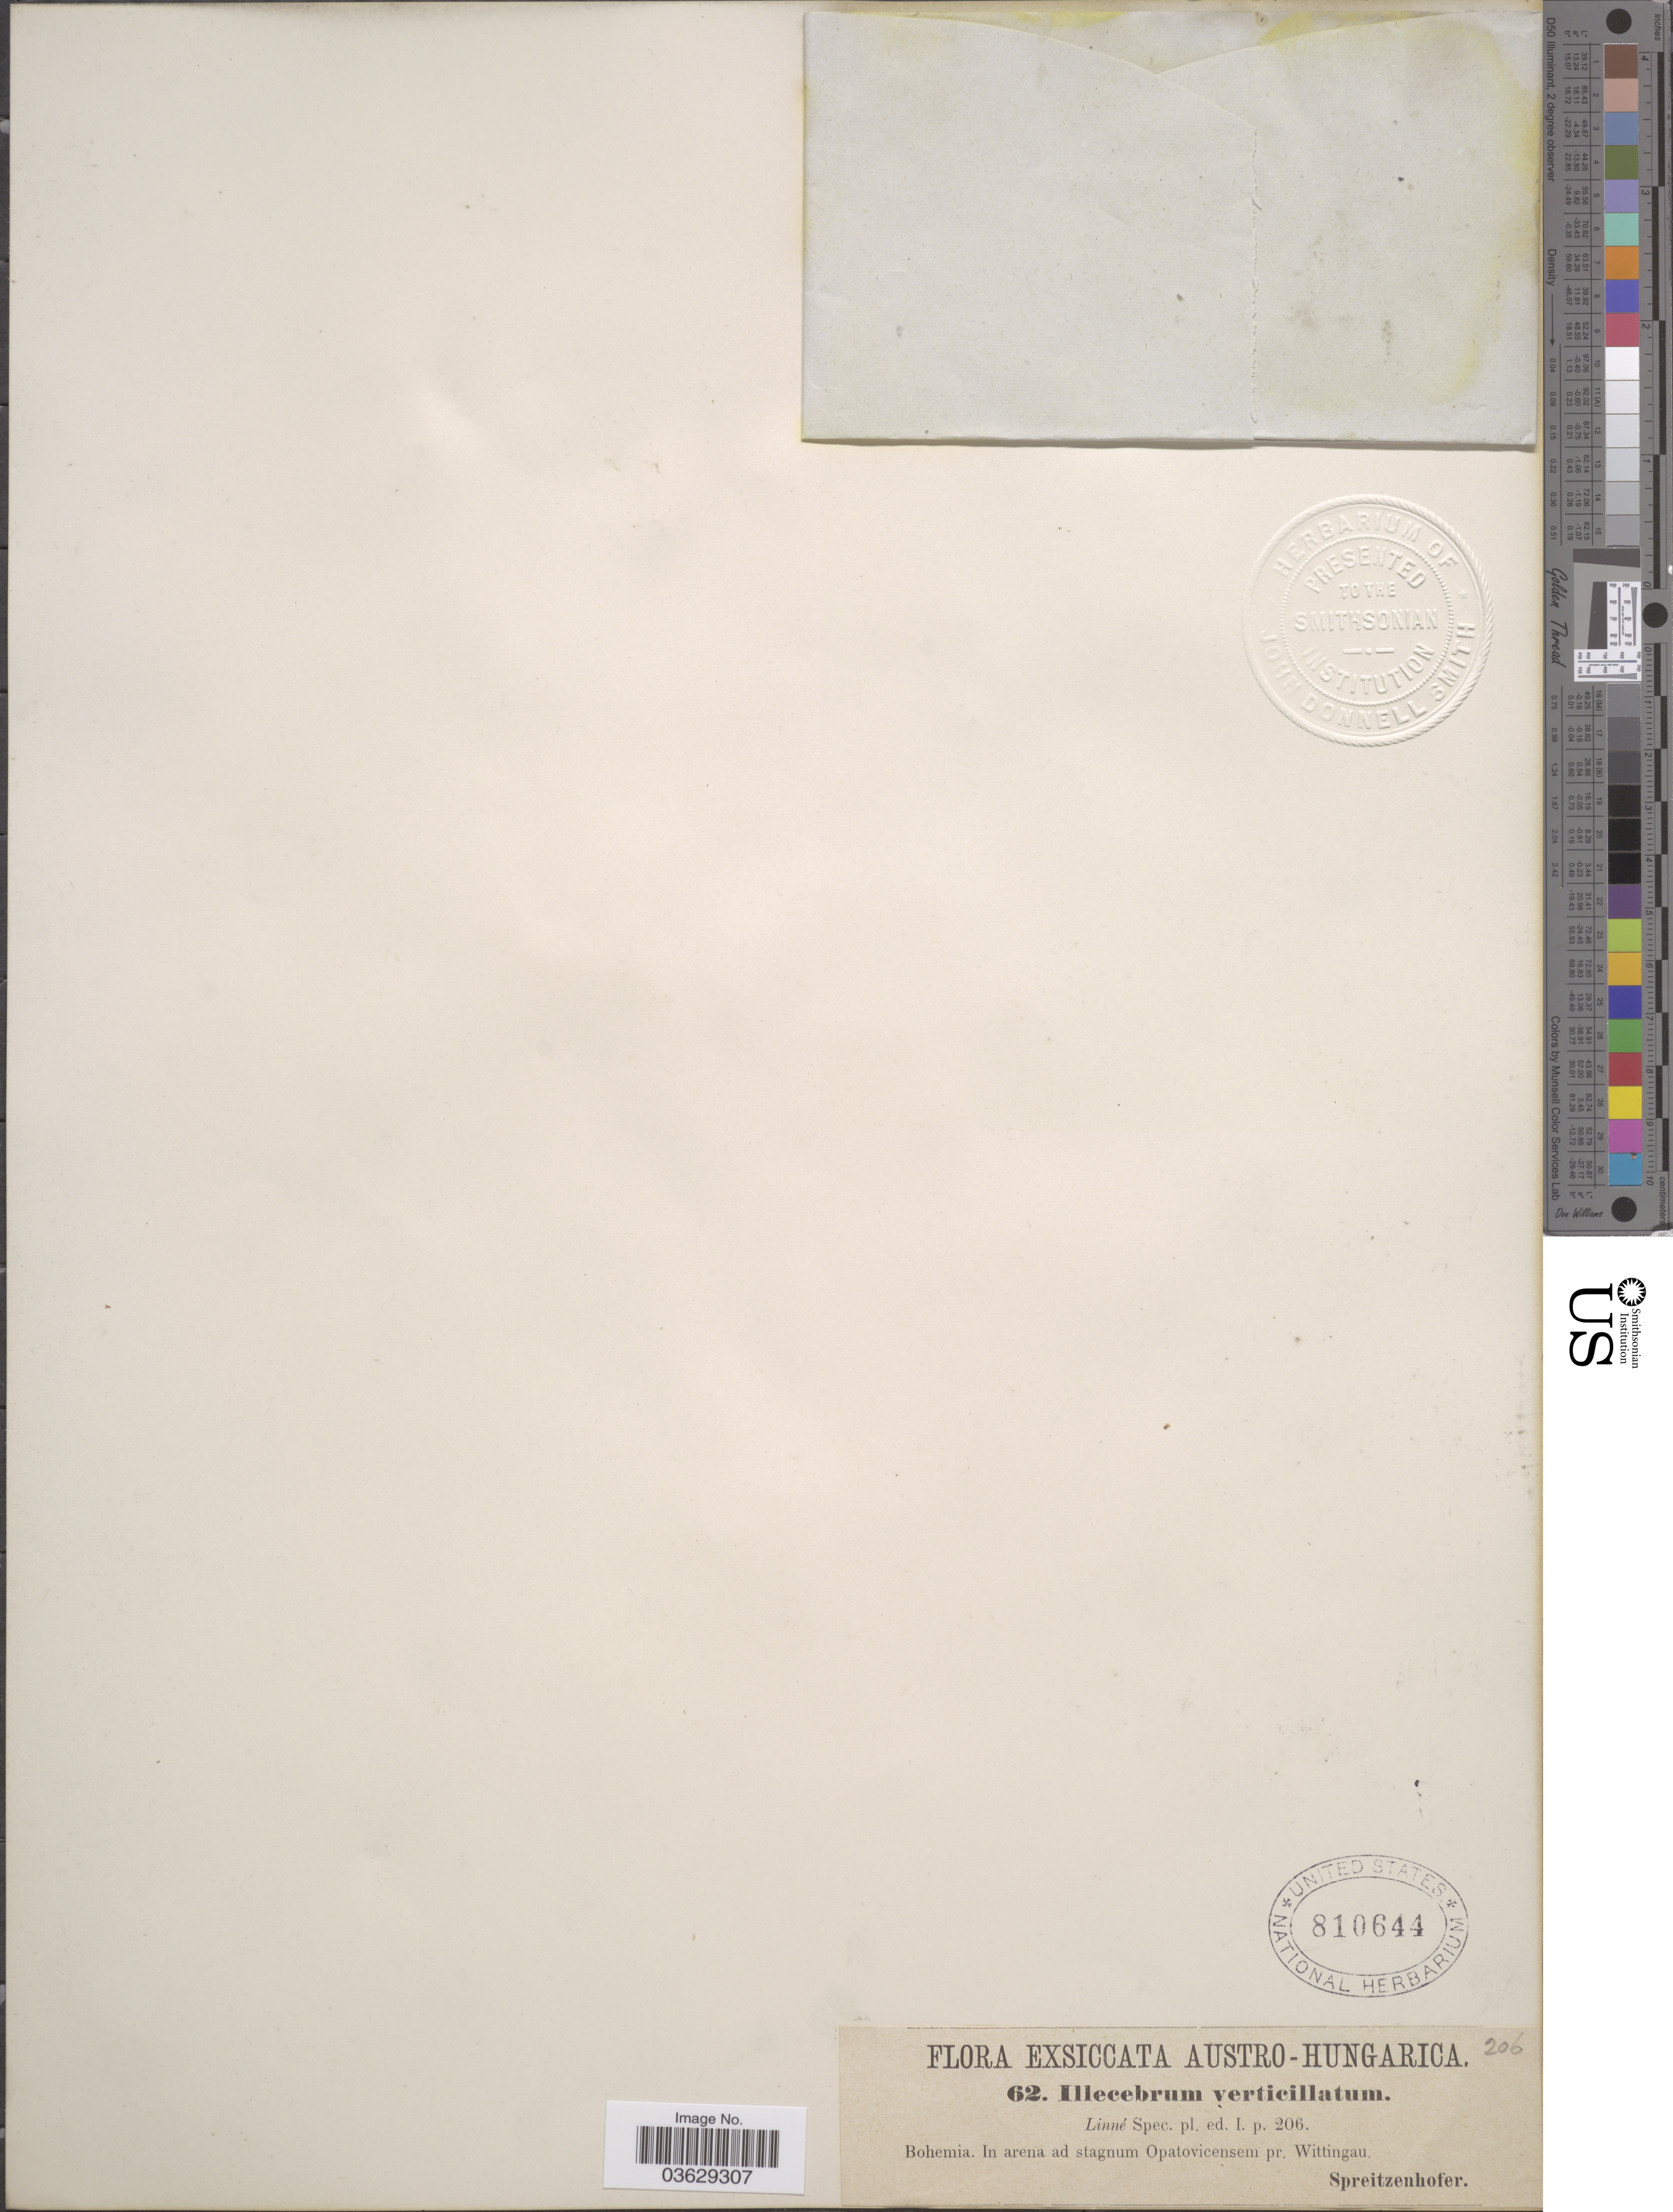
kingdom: Plantae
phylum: Tracheophyta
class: Magnoliopsida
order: Caryophyllales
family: Caryophyllaceae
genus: Illecebrum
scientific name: Illecebrum verticillatum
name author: L.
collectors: Spreitzenhofer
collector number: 62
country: Czechia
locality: Austro-Hungarica. Bohemia. In arena ad stagnum Opatovicensem pr. Wittingau.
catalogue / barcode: US 810644